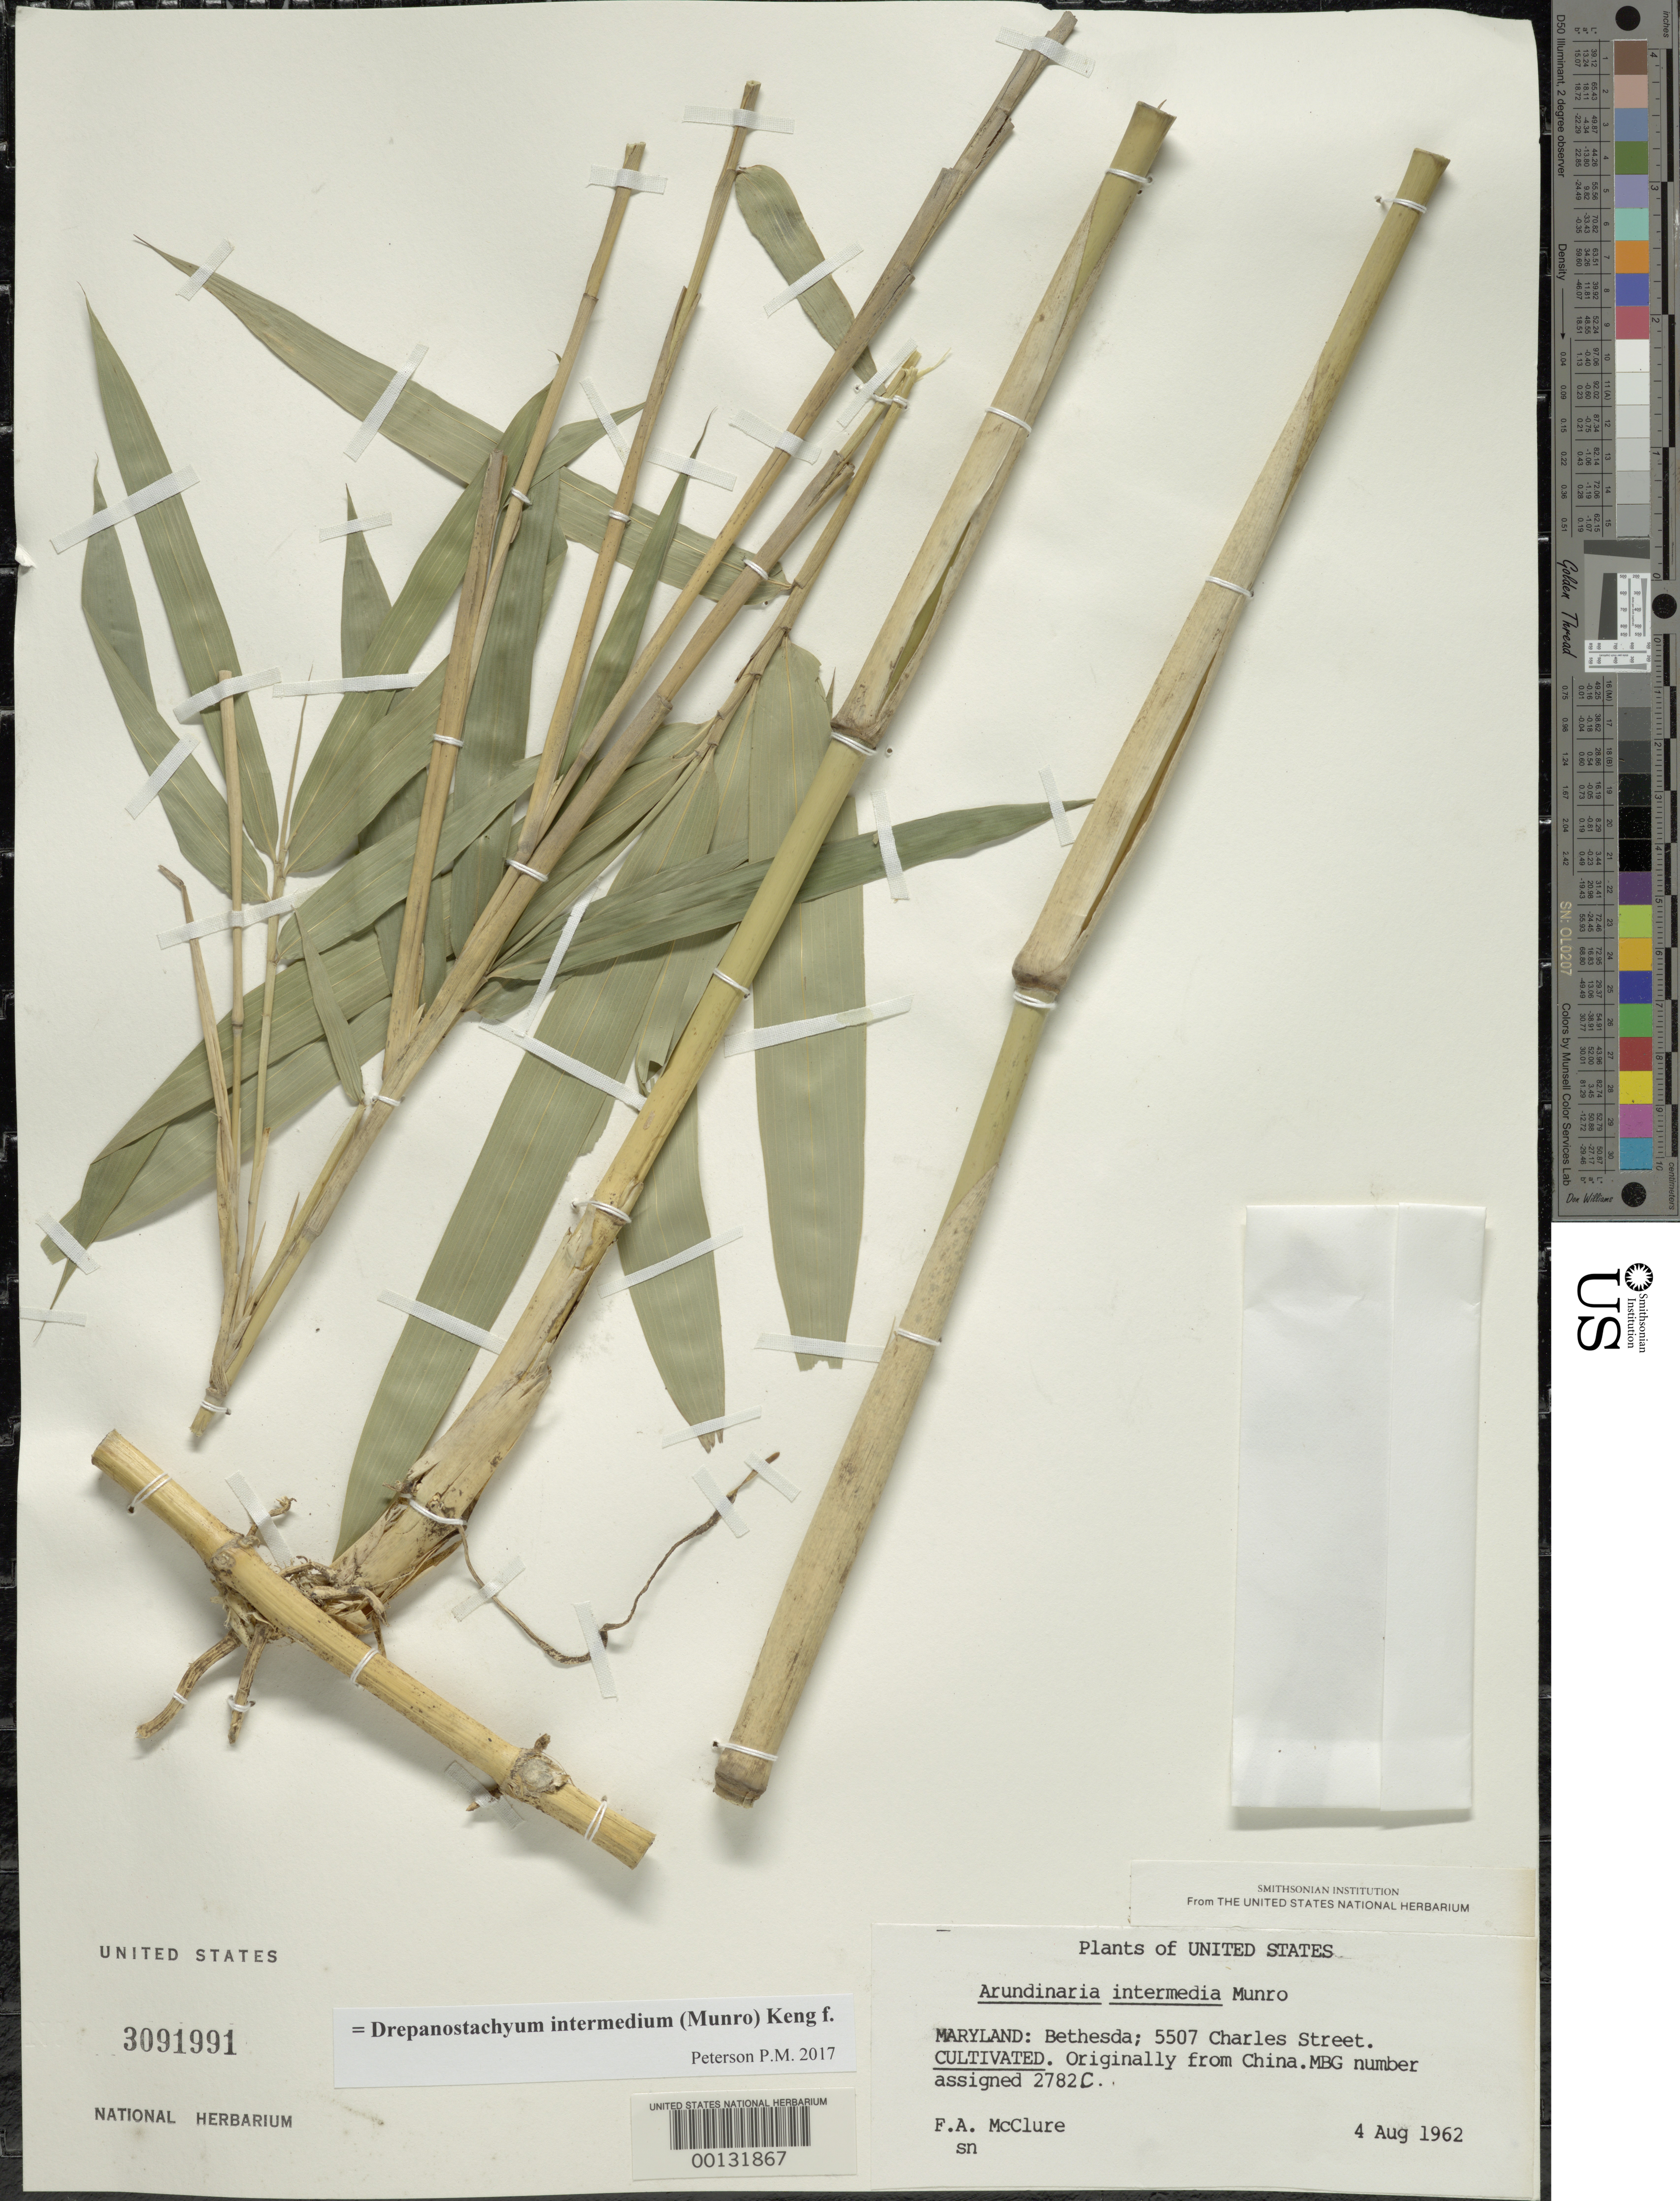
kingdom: Plantae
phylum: Tracheophyta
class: Liliopsida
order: Poales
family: Poaceae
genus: Arundinaria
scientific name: Arundinaria intermedia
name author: Munro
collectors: F. A. McClure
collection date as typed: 04 Aug 1962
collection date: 1962-08-04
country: United States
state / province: Maryland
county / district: Montgomery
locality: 5507 Charles Street, Bethesda (McClure's garden)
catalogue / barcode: US 3091991